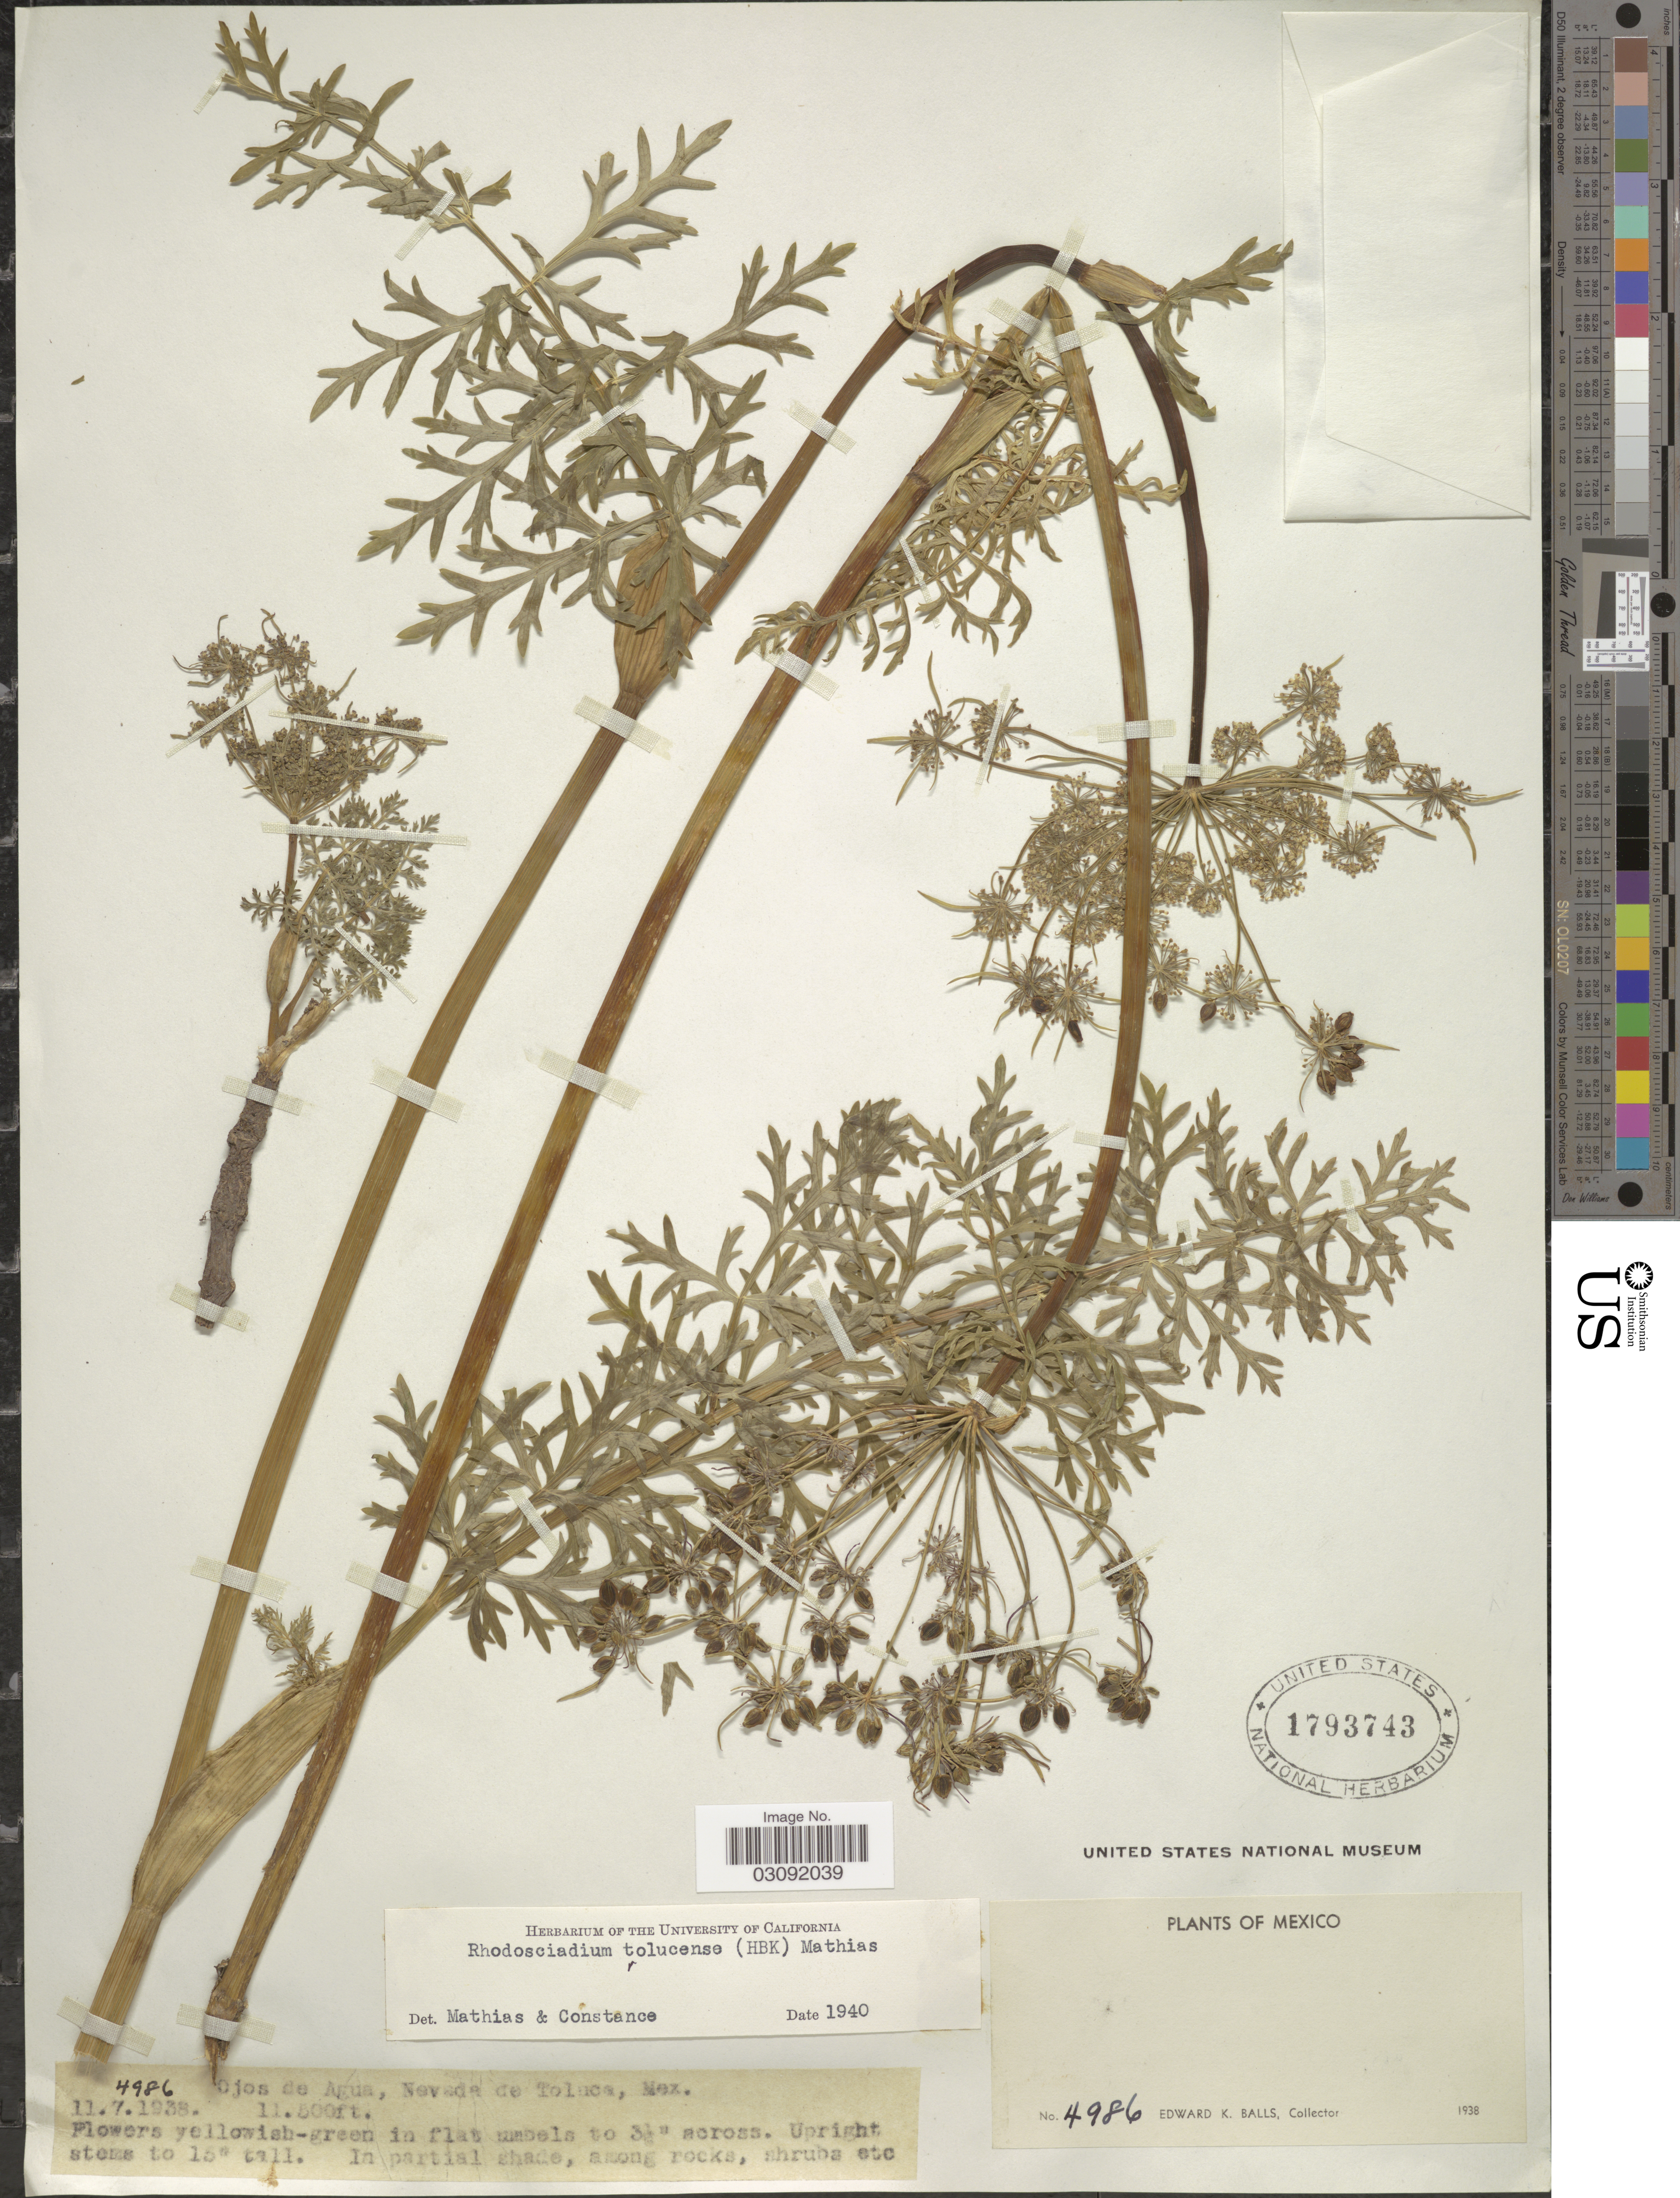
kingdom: Plantae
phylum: Tracheophyta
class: Magnoliopsida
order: Apiales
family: Apiaceae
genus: Rhodosciadium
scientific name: Rhodosciadium tolucense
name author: (Kunth) Mathias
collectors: E. K. Balls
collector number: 4986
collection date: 1938-07-11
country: Mexico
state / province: México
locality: Ojos de Agua, Nevada de Toluca.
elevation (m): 3505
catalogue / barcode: US 1793743